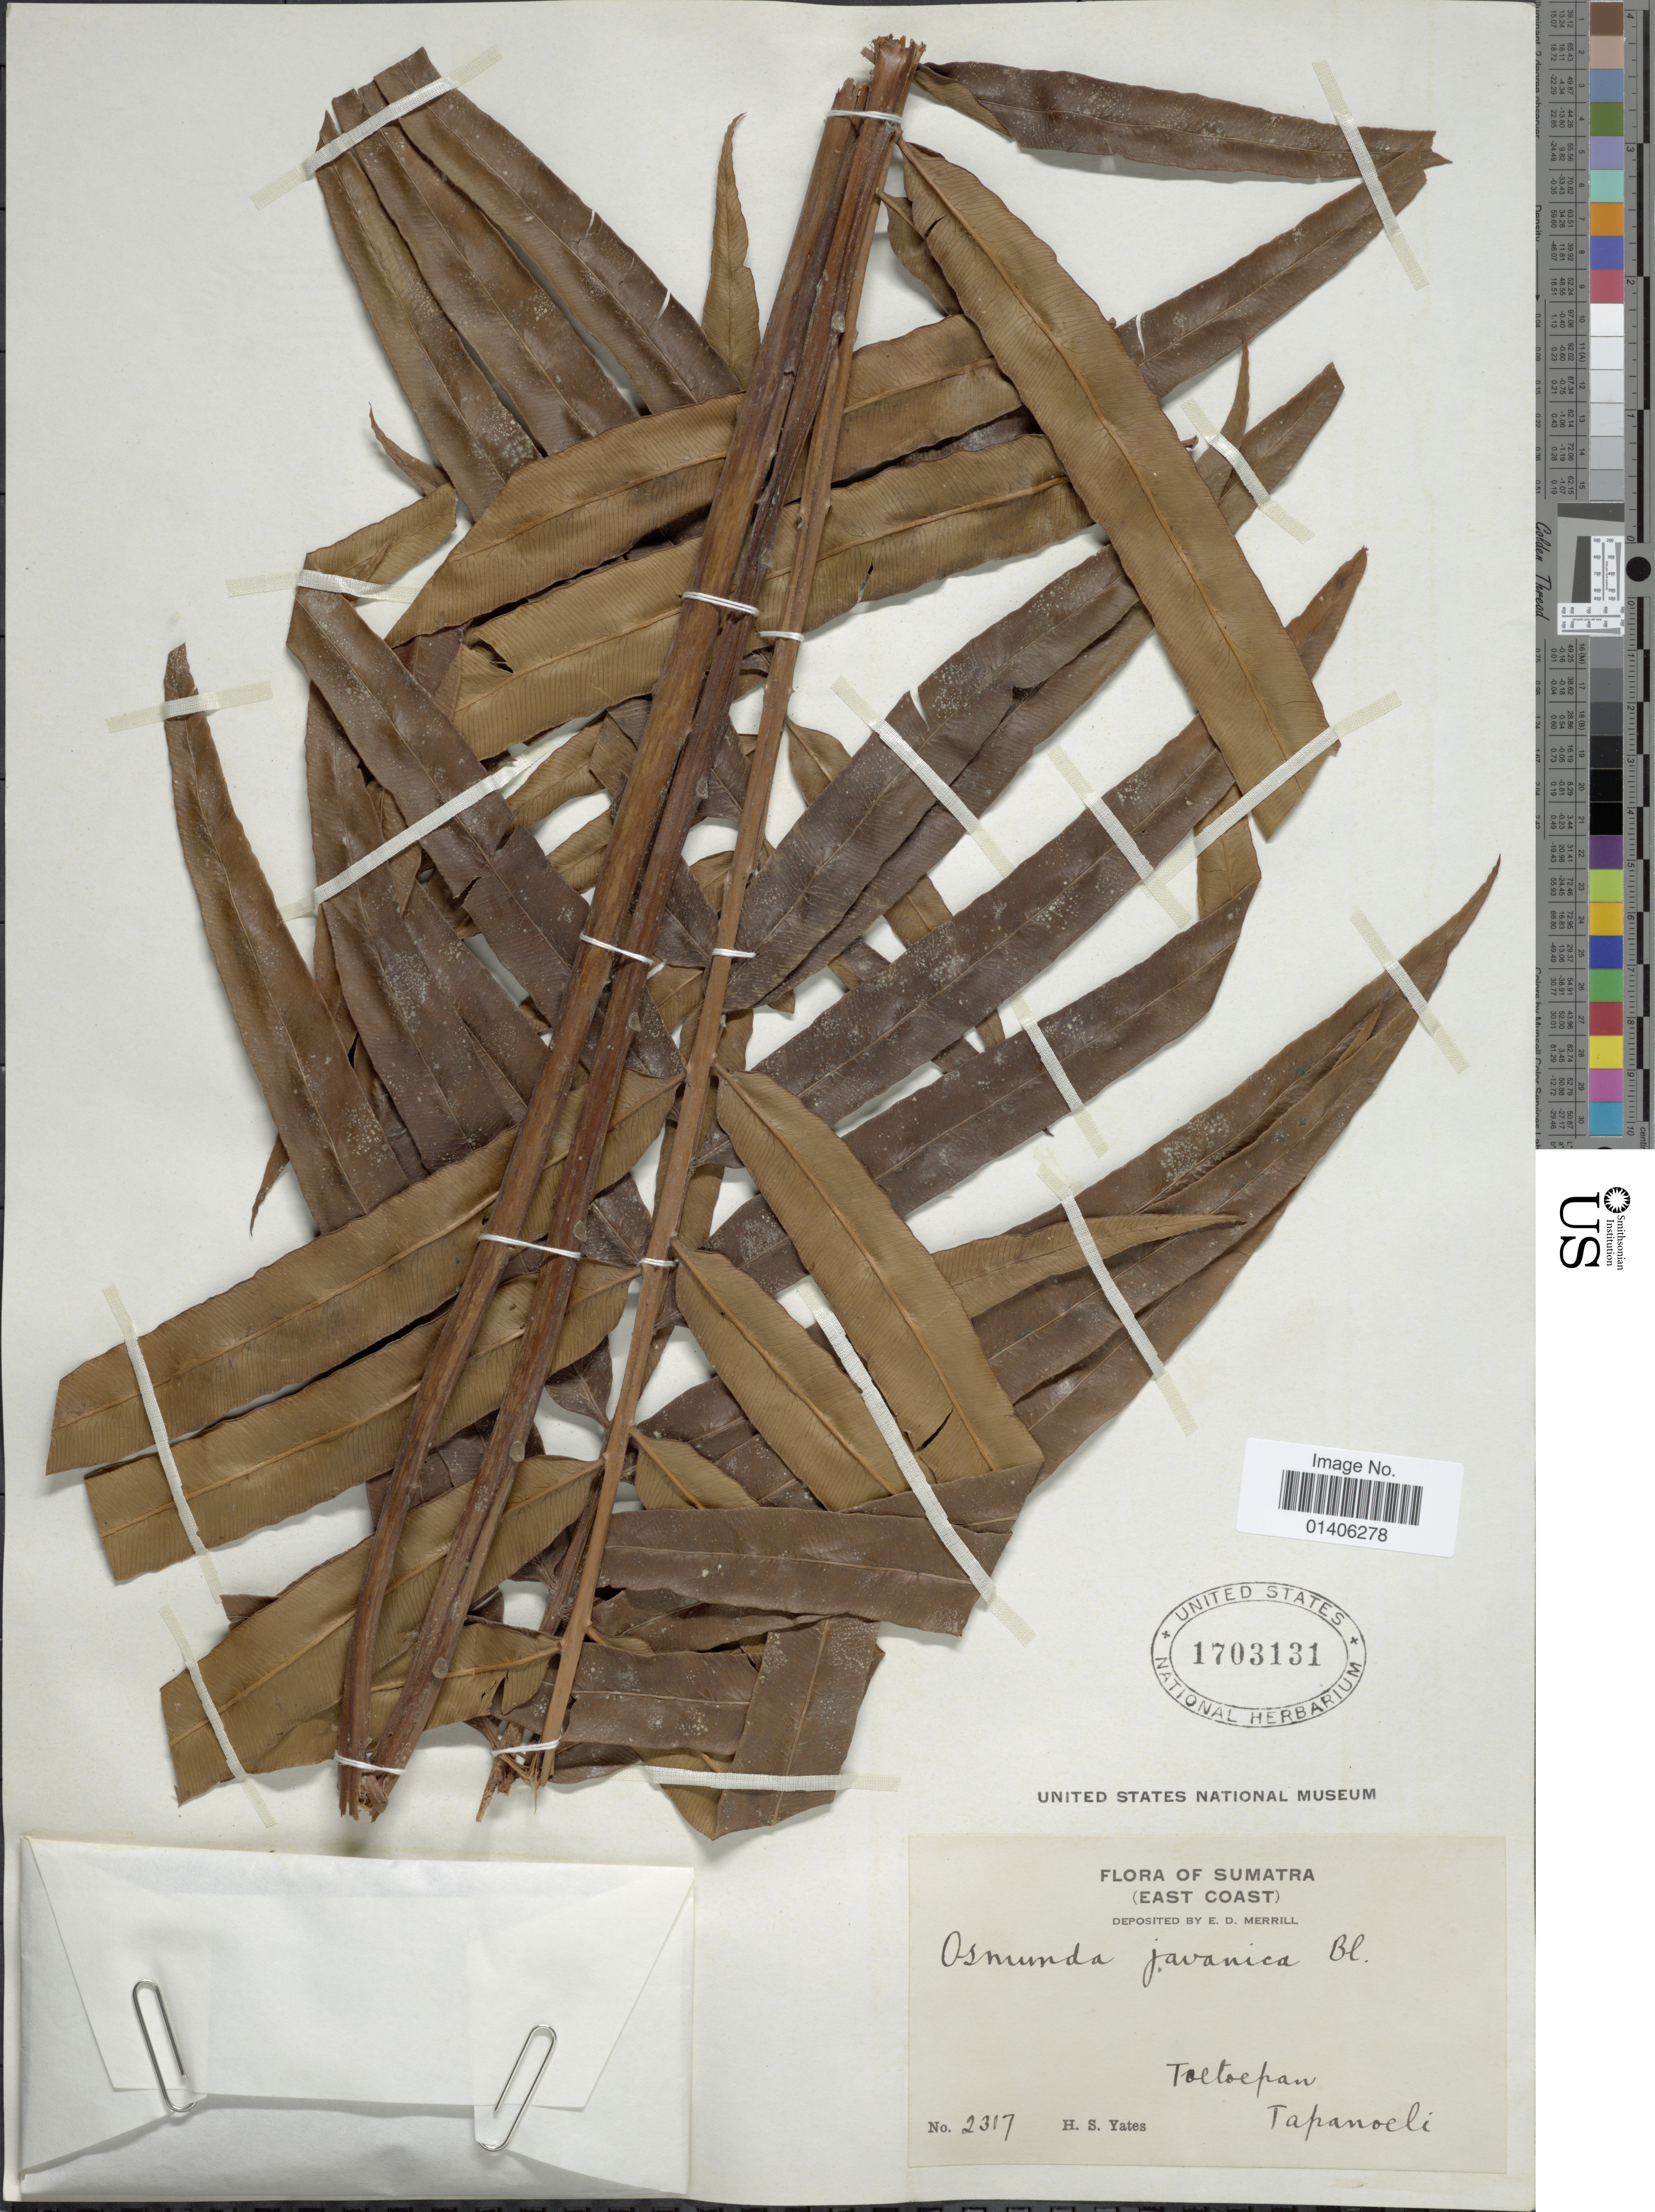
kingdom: Plantae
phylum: Tracheophyta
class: Polypodiopsida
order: Osmundales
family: Osmundaceae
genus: Osmunda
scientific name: Osmunda javanica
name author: Blume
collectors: H. S. Yates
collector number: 2317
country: Indonesia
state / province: Sumatra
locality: (East Coast), Toetoepan, Tapanoeli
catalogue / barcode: US 1703131